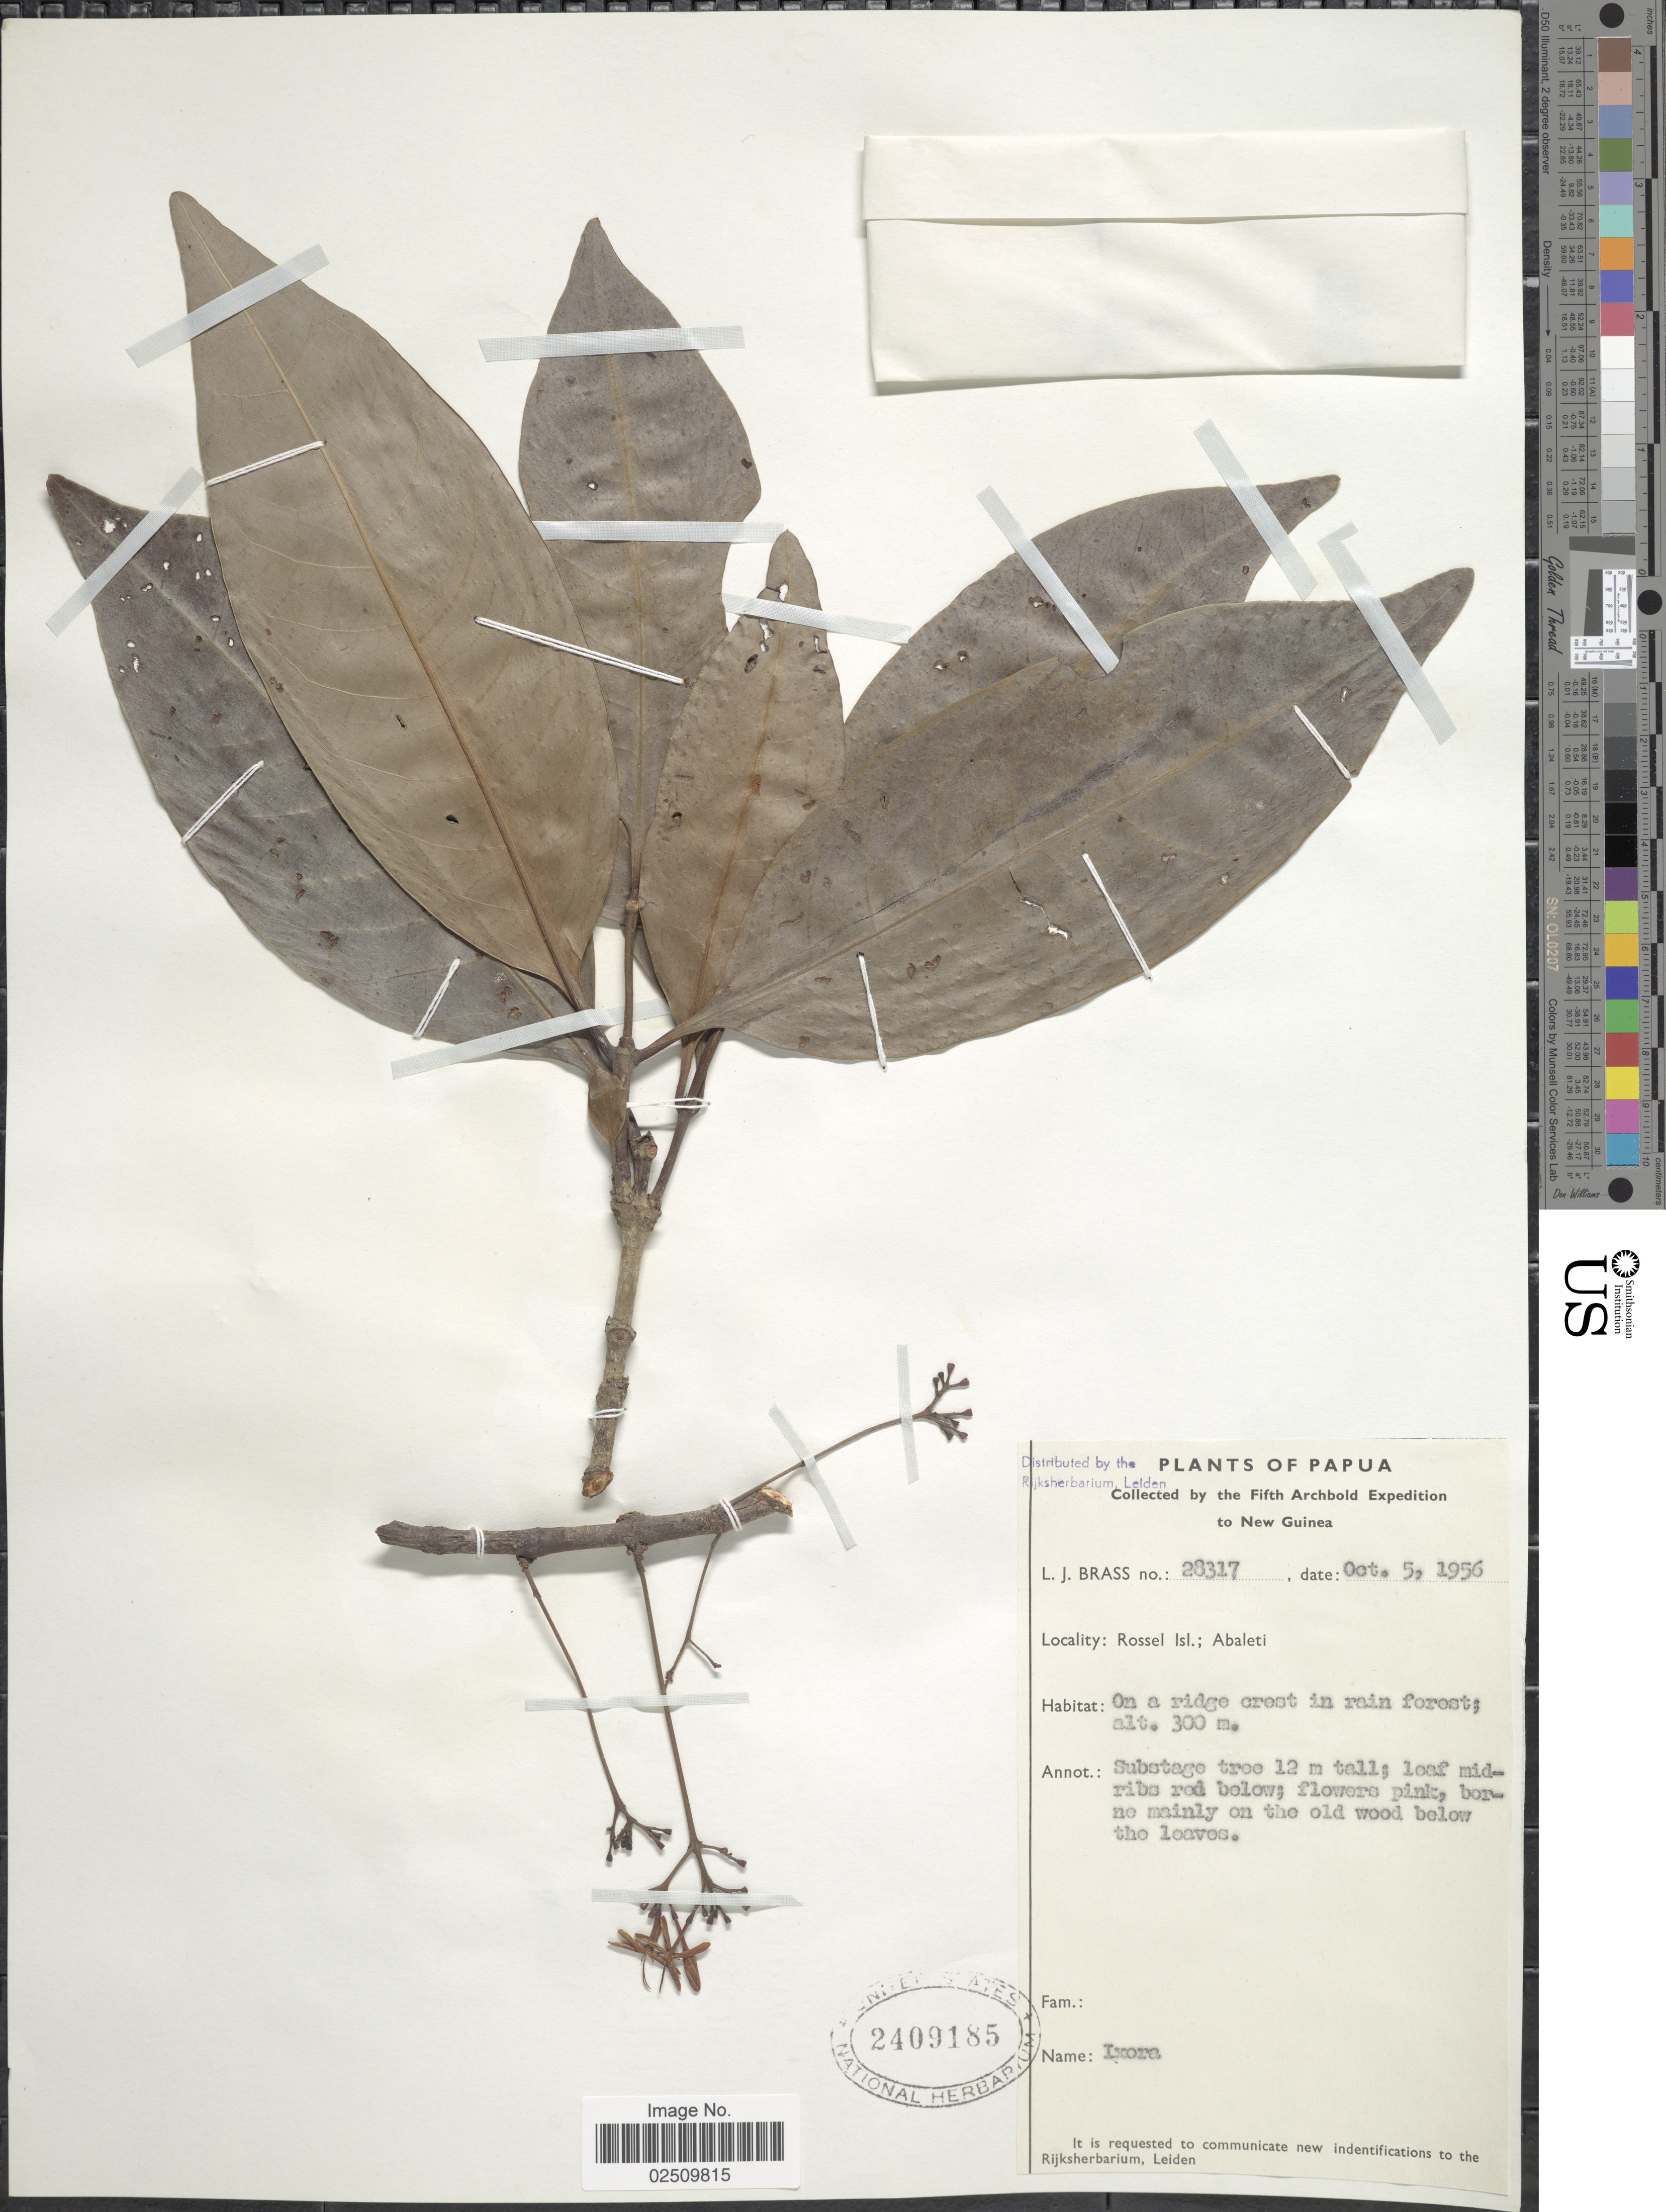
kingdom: Plantae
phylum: Tracheophyta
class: Magnoliopsida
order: Gentianales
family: Rubiaceae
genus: Ixora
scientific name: Ixora sp.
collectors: L. J. Brass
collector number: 28317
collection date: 1956-10-05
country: Papua New Guinea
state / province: Milne Bay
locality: Papua, New Guinea. Rossel Isl.; Abaleti.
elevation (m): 300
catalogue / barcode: US 2409185